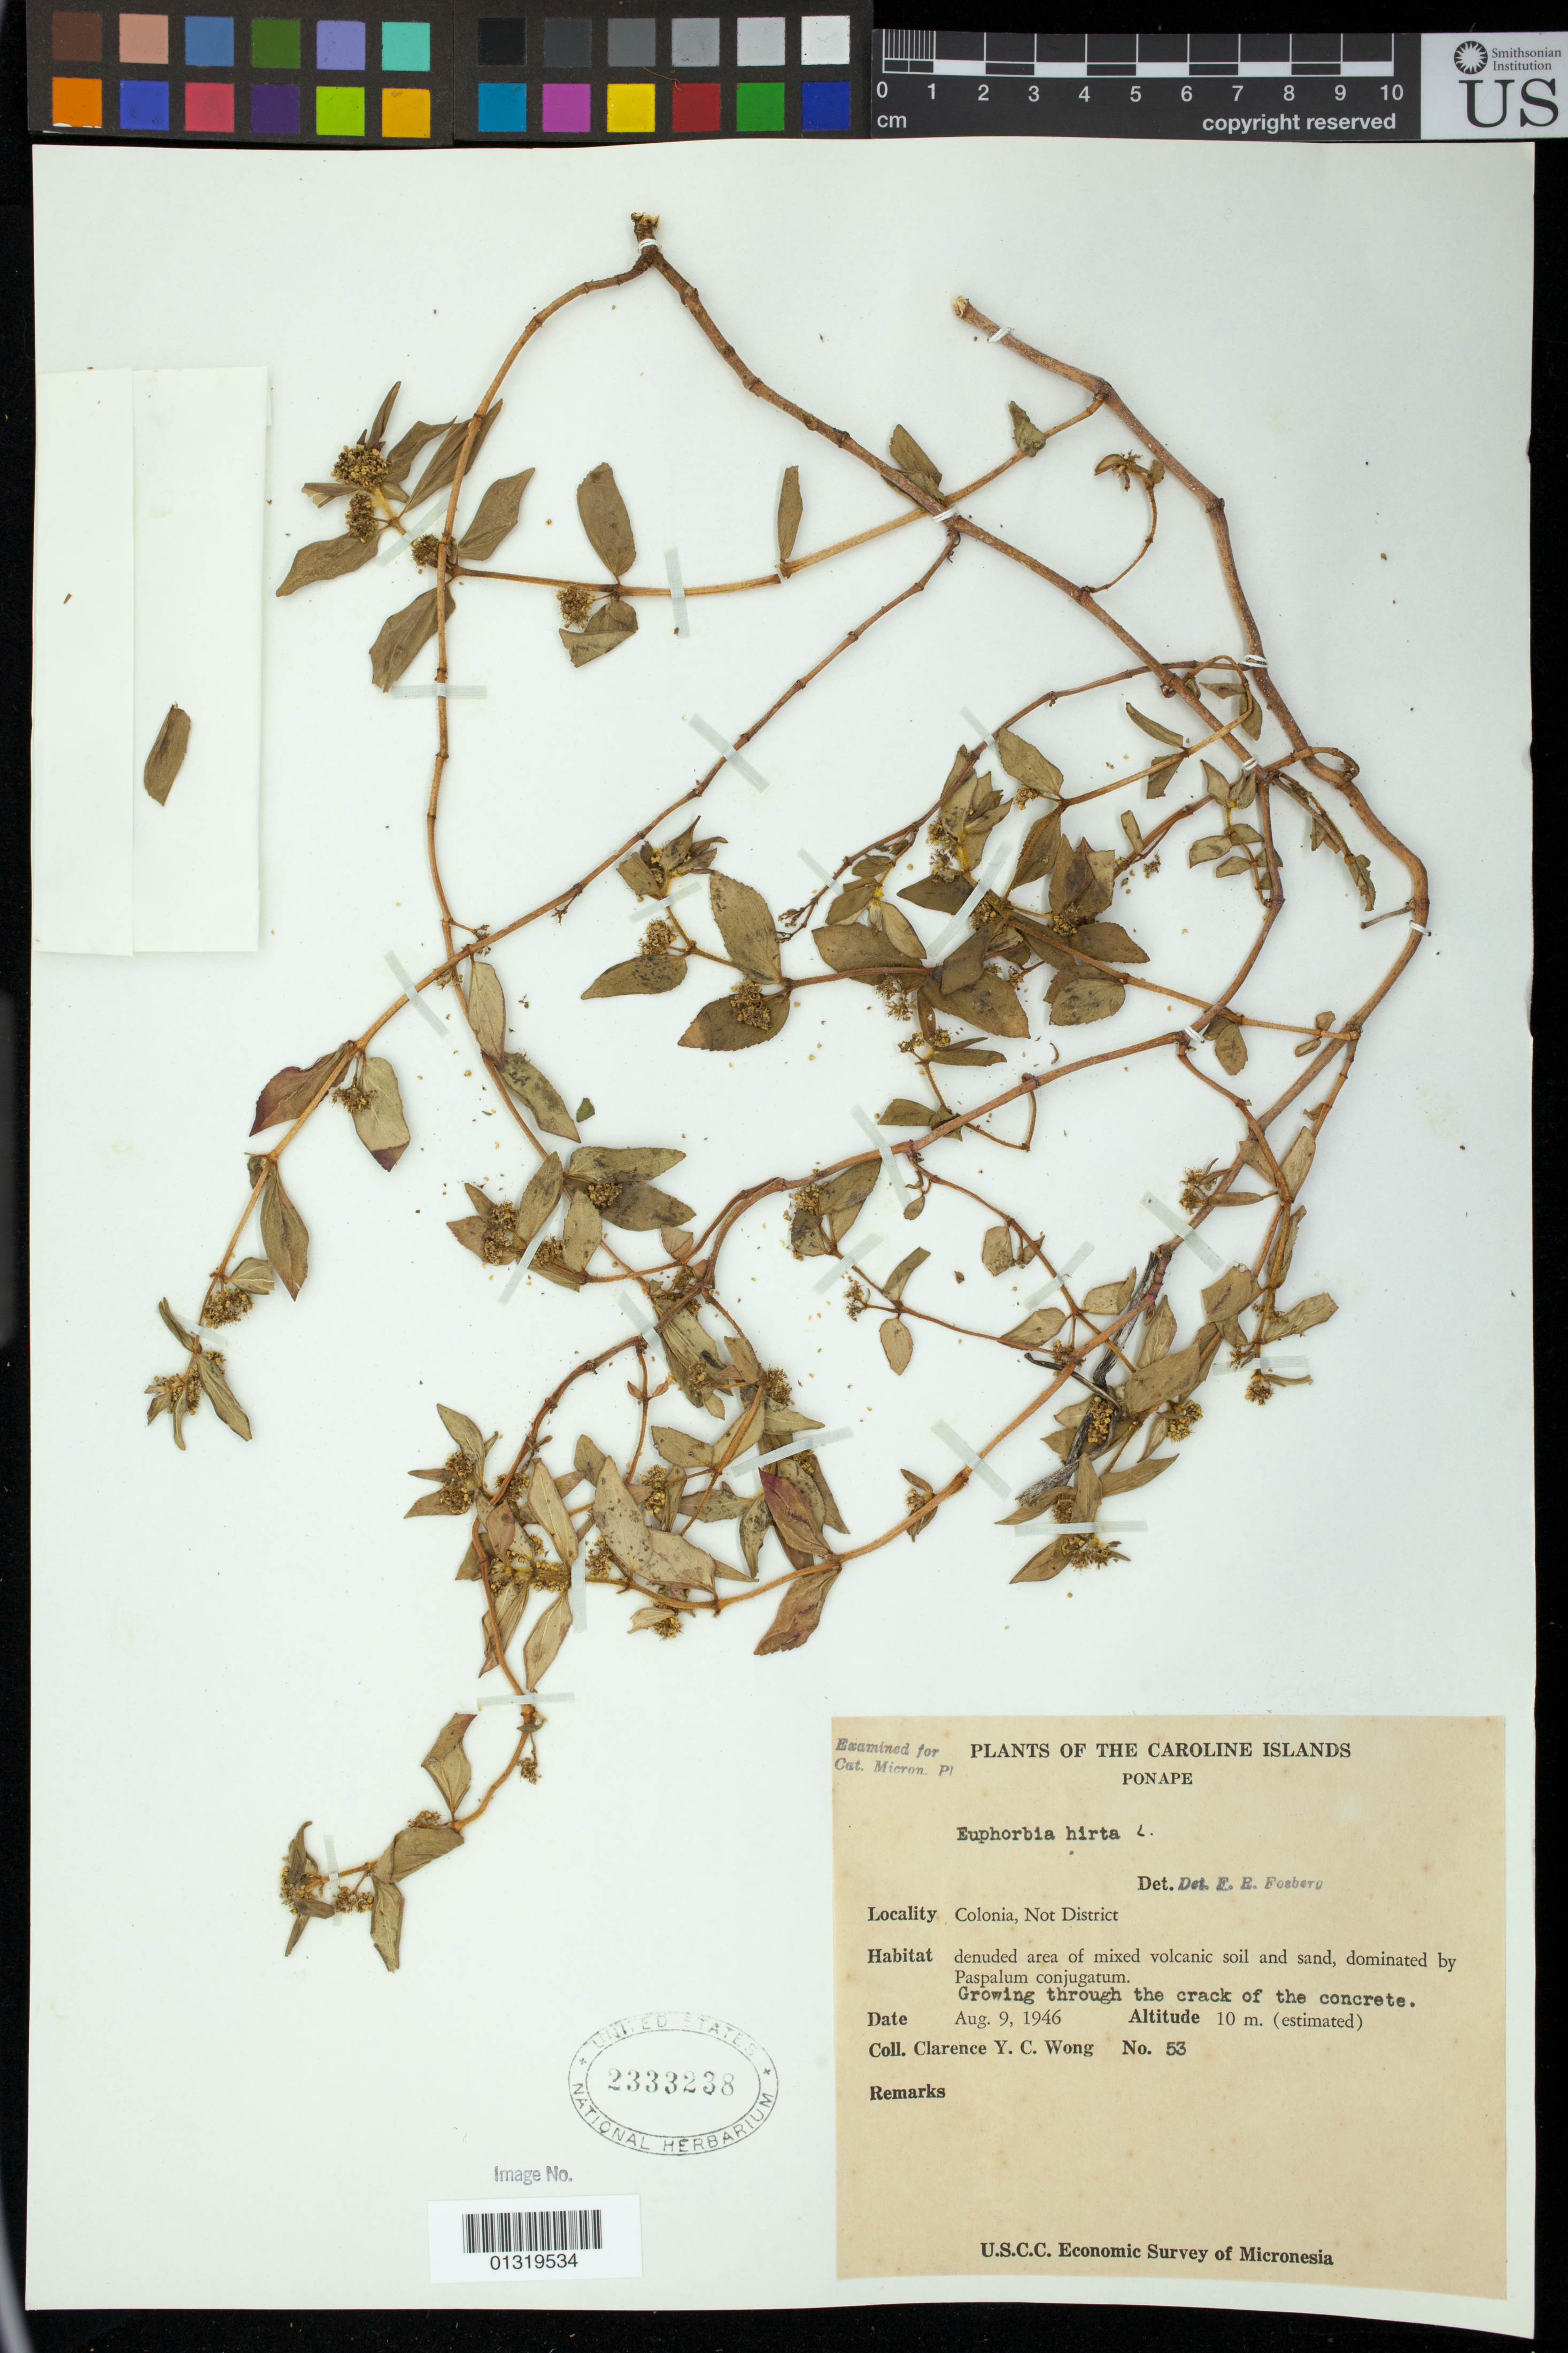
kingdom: Plantae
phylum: Tracheophyta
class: Magnoliopsida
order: Malpighiales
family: Euphorbiaceae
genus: Euphorbia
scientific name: Euphorbia hirta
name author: L.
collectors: C. Y. C. Wong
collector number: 53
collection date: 1946-08-09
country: Micronesia, Federated States of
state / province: Pohnpei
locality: Ponape; Colonia, Not District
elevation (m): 10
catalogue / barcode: US 2333238